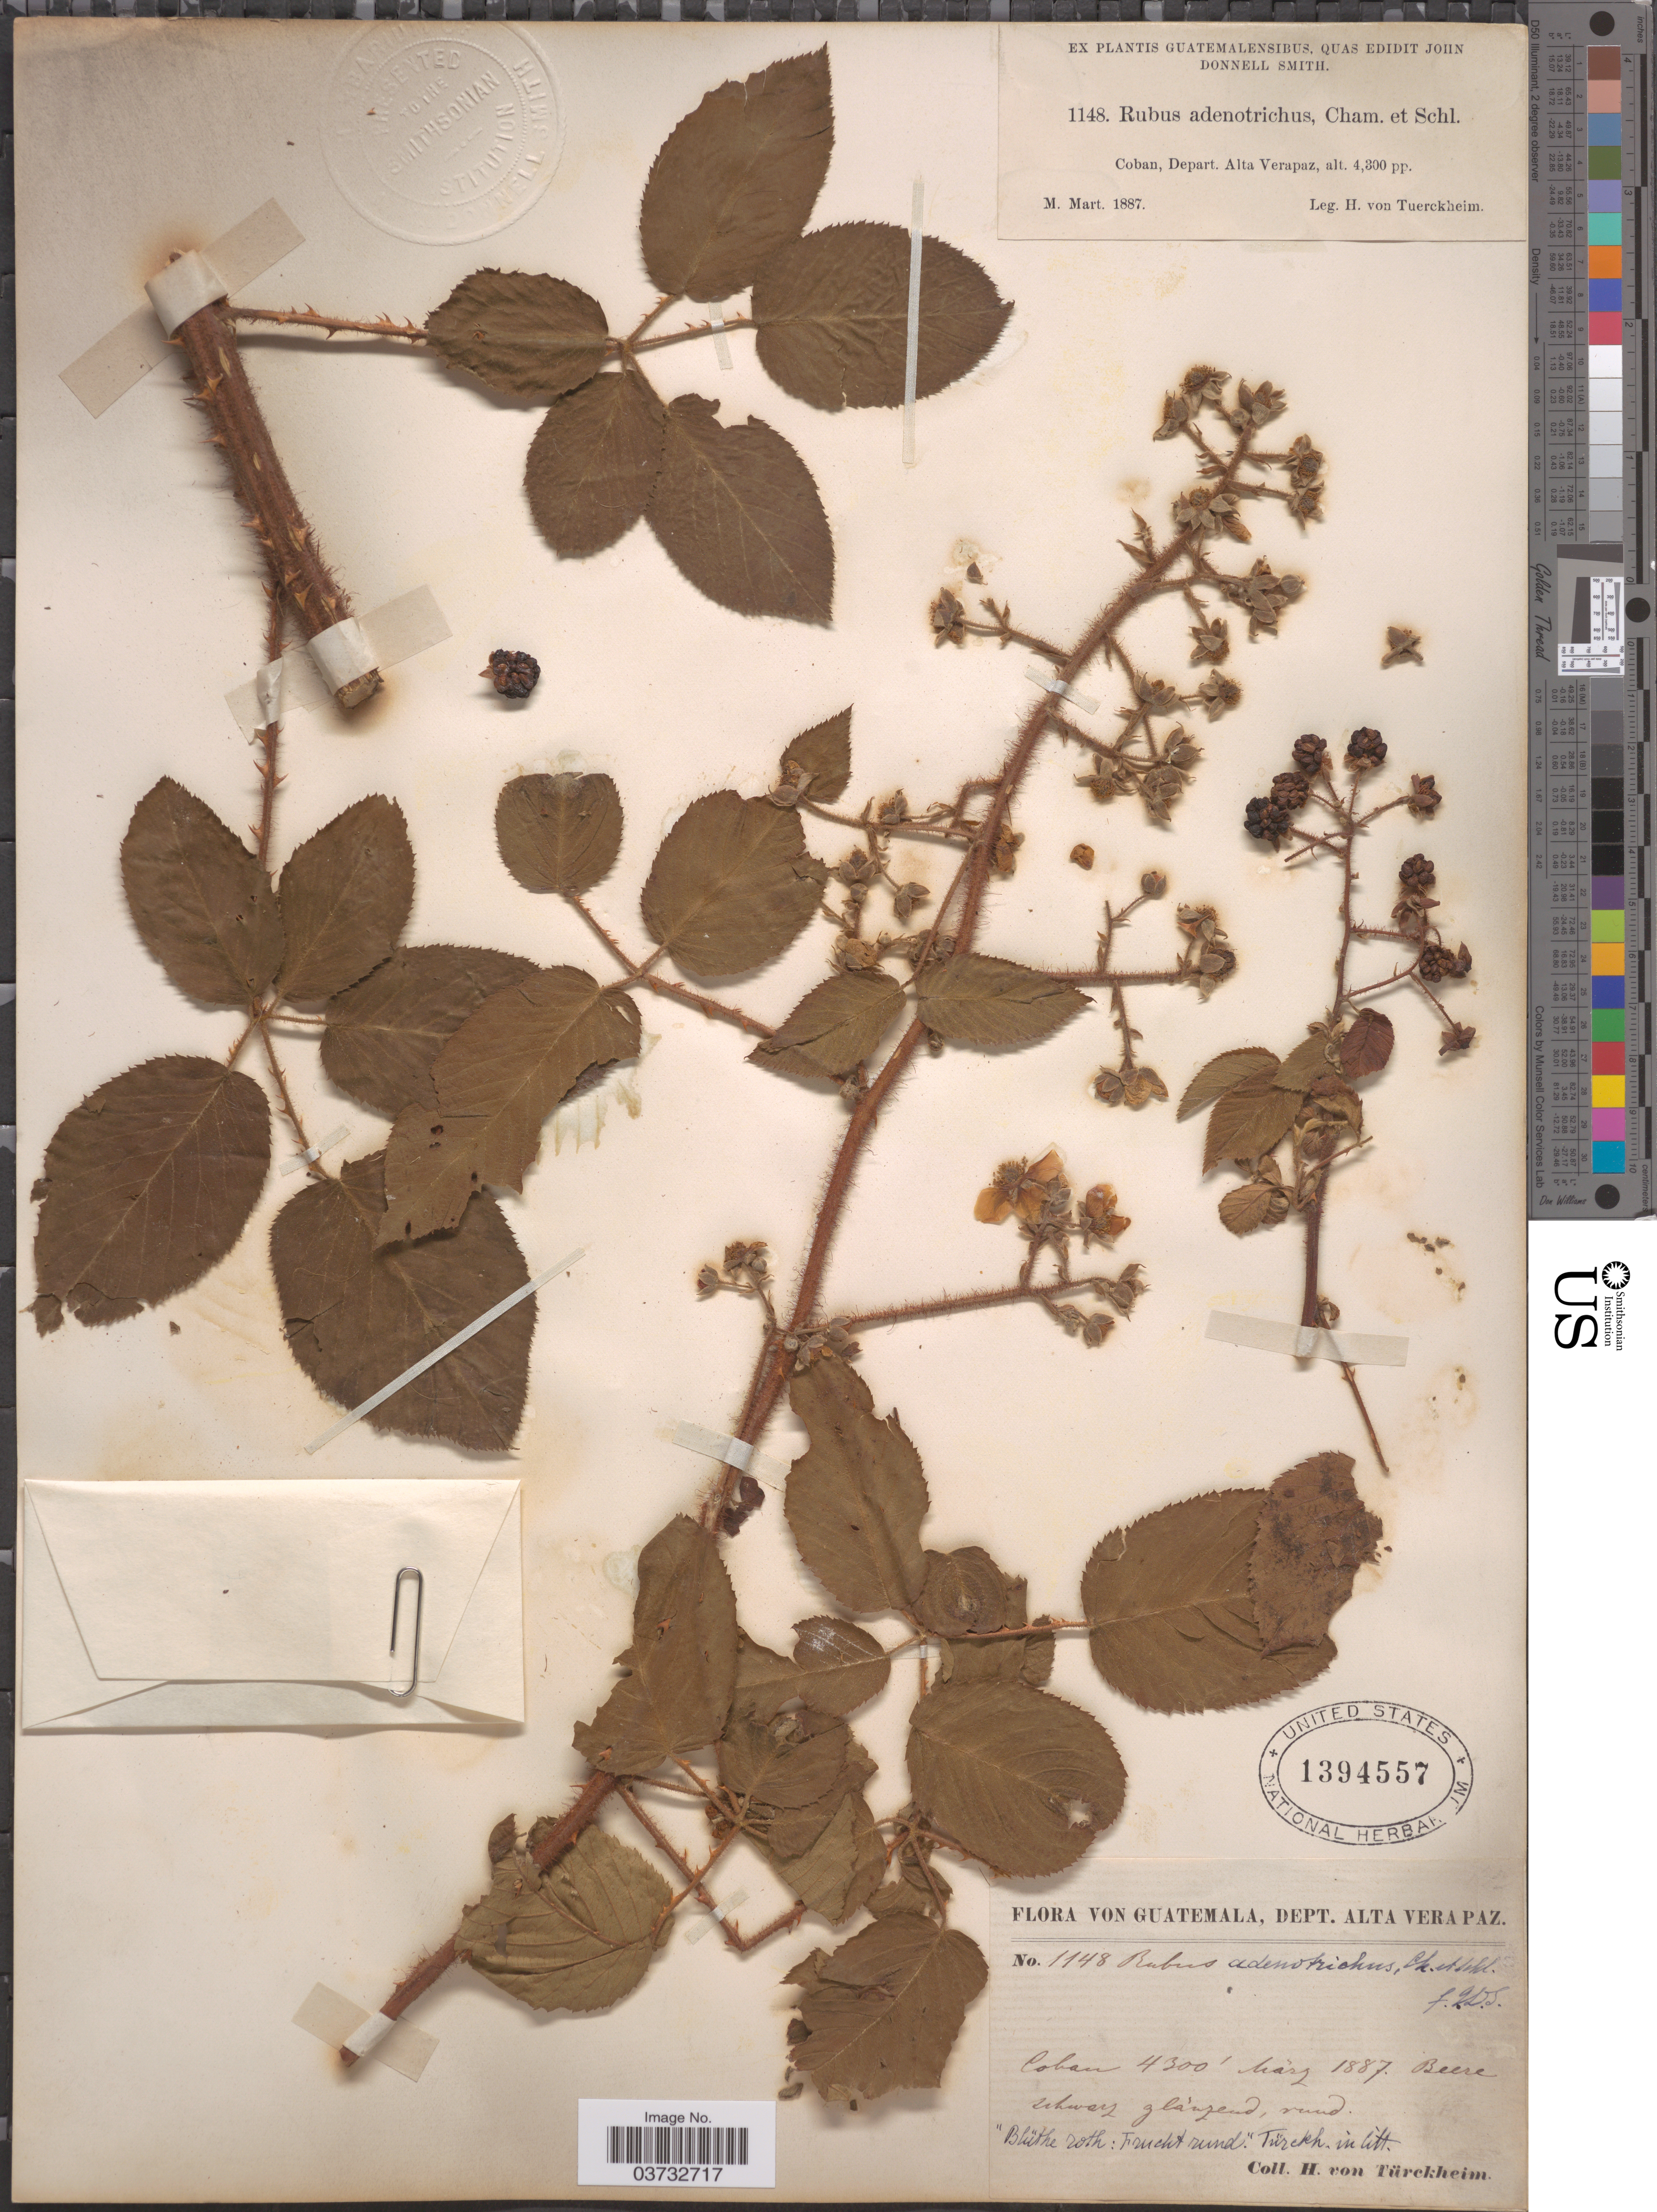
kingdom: Plantae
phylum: Tracheophyta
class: Magnoliopsida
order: Rosales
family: Rosaceae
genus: Rubus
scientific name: Rubus adenotrichos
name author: Schltdl.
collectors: H. von Türckheim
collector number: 1148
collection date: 1887-03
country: Guatemala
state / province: Alta Verapaz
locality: Dept. Alta Vera Paz. Cobán.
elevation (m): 1311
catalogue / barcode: US 1394557